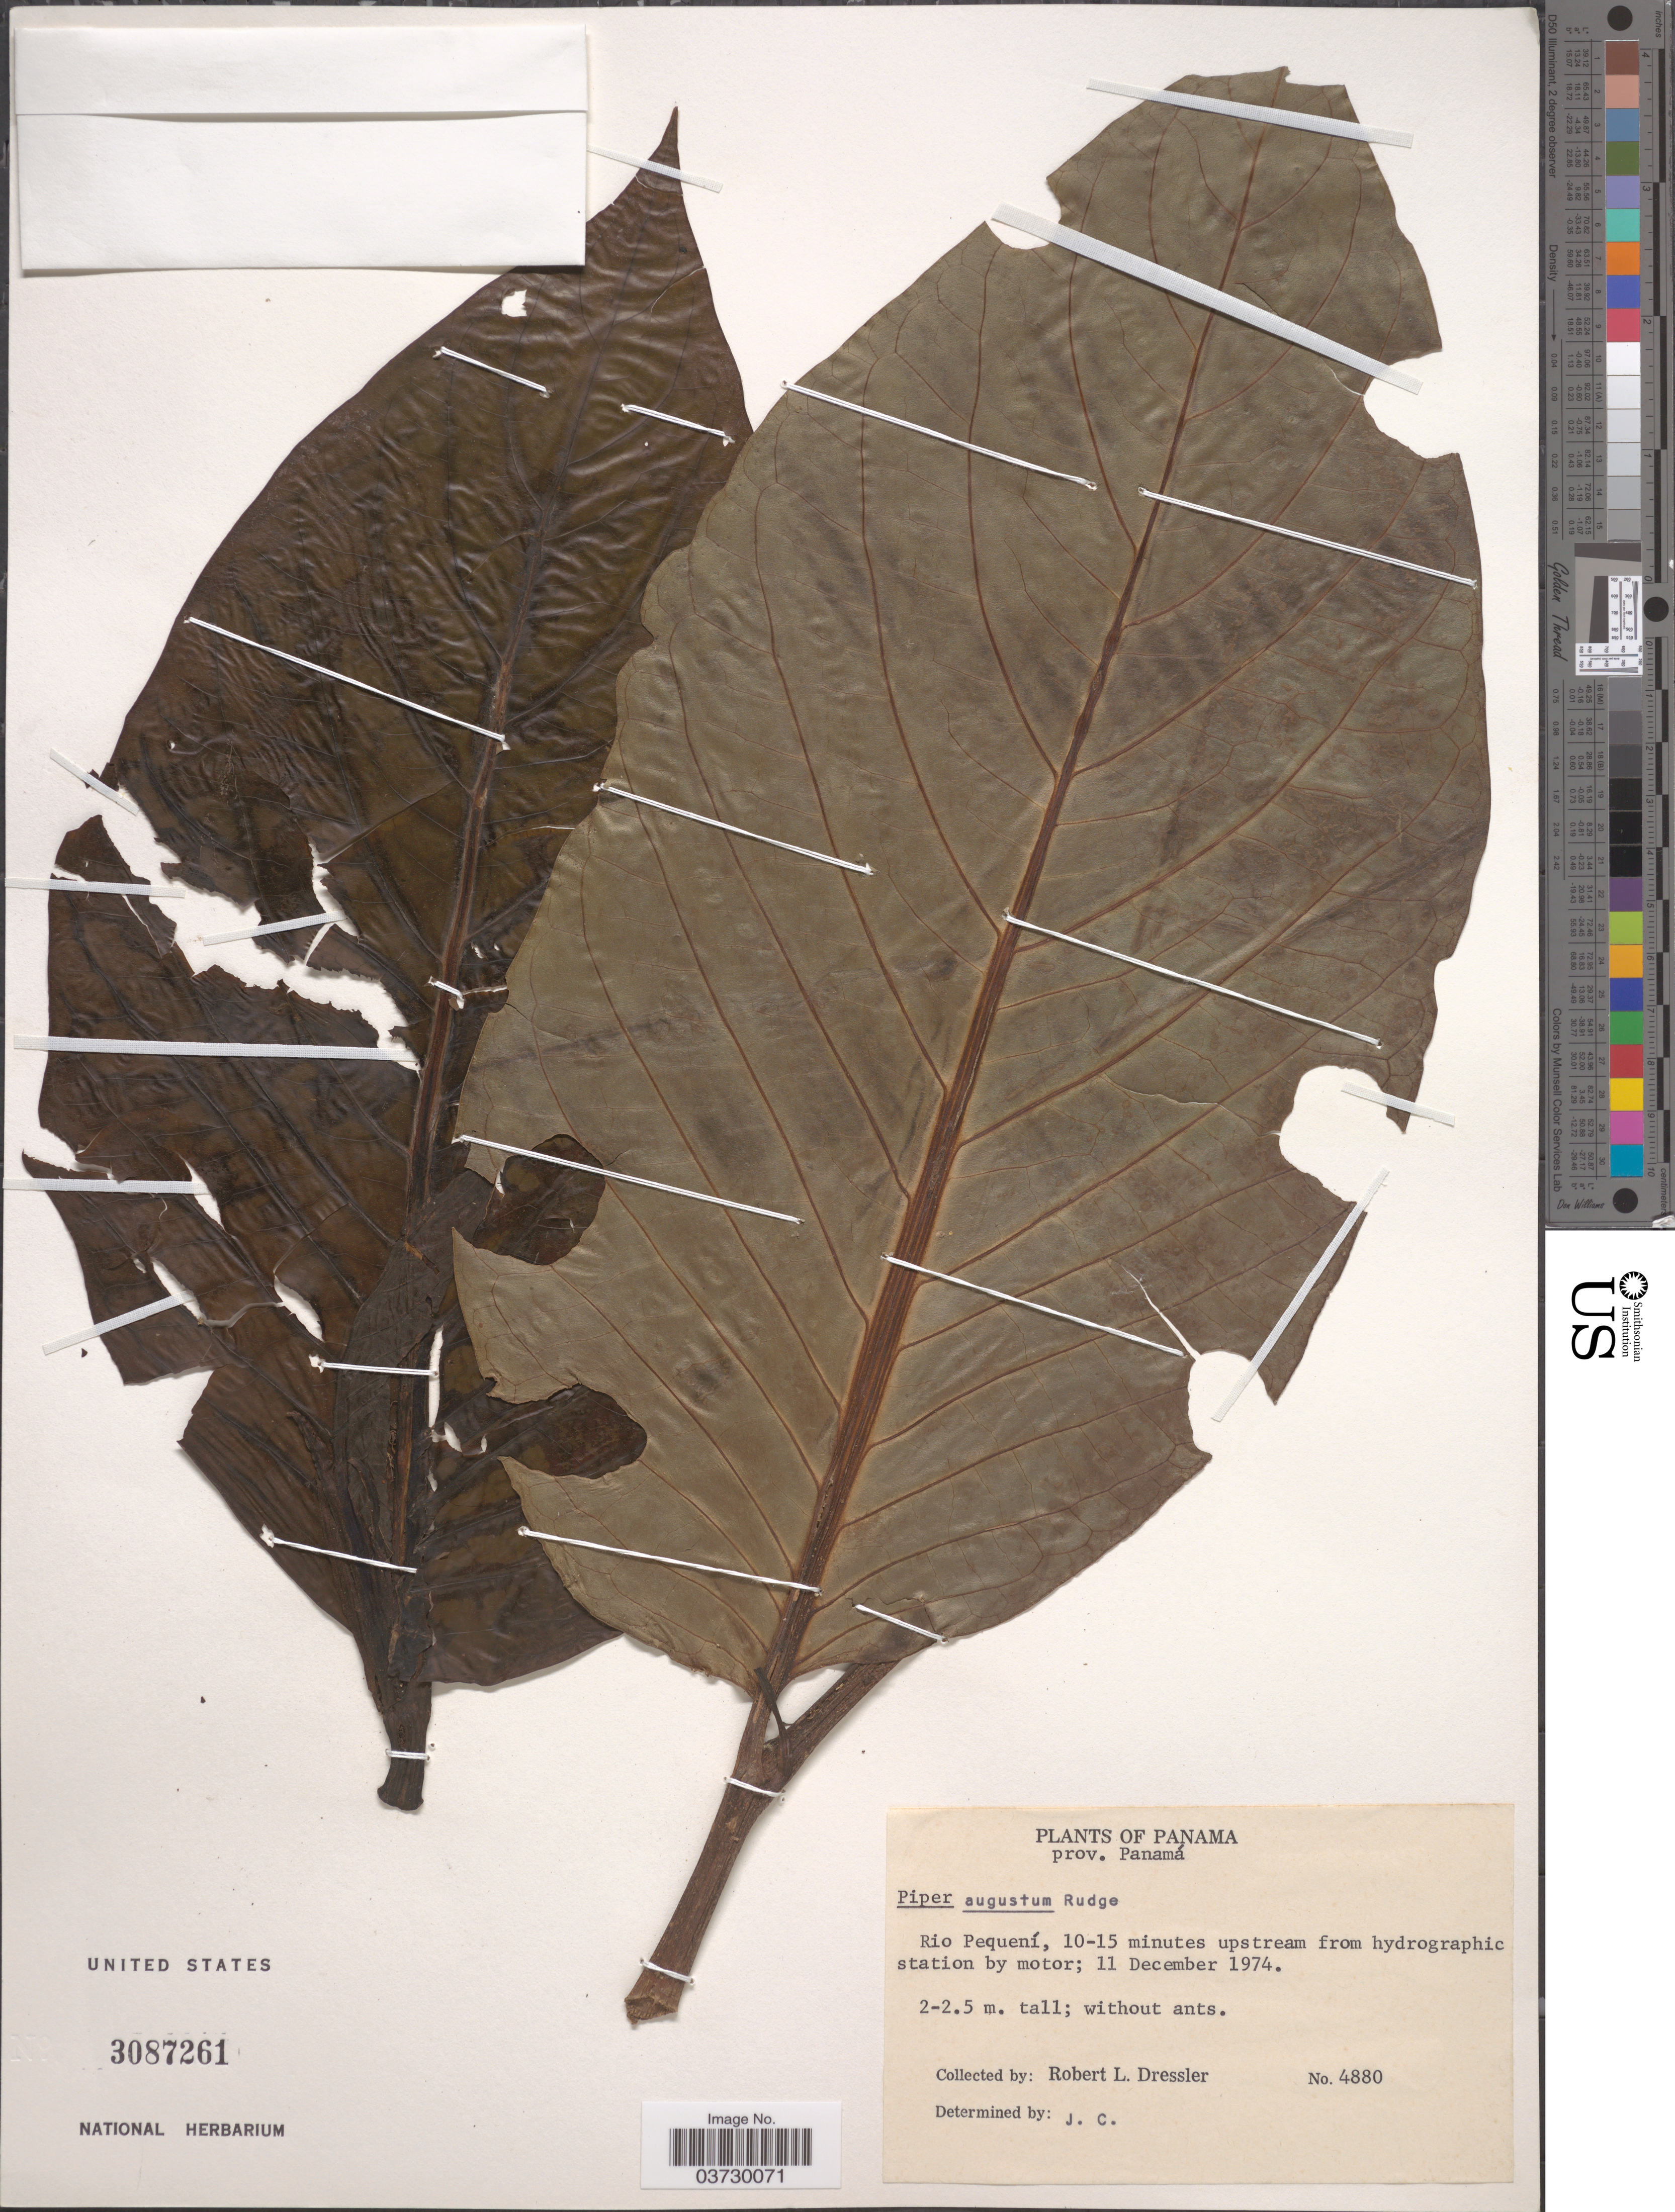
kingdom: Plantae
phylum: Tracheophyta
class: Magnoliopsida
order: Piperales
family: Piperaceae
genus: Piper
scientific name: Piper augustum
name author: Rudge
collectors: R. Dressler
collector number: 4880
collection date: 1974-12-11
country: Panama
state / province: Panamá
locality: Rio Pequení, 10-15 minutes upstream from hydrographic station by motor.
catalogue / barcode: US 3087261